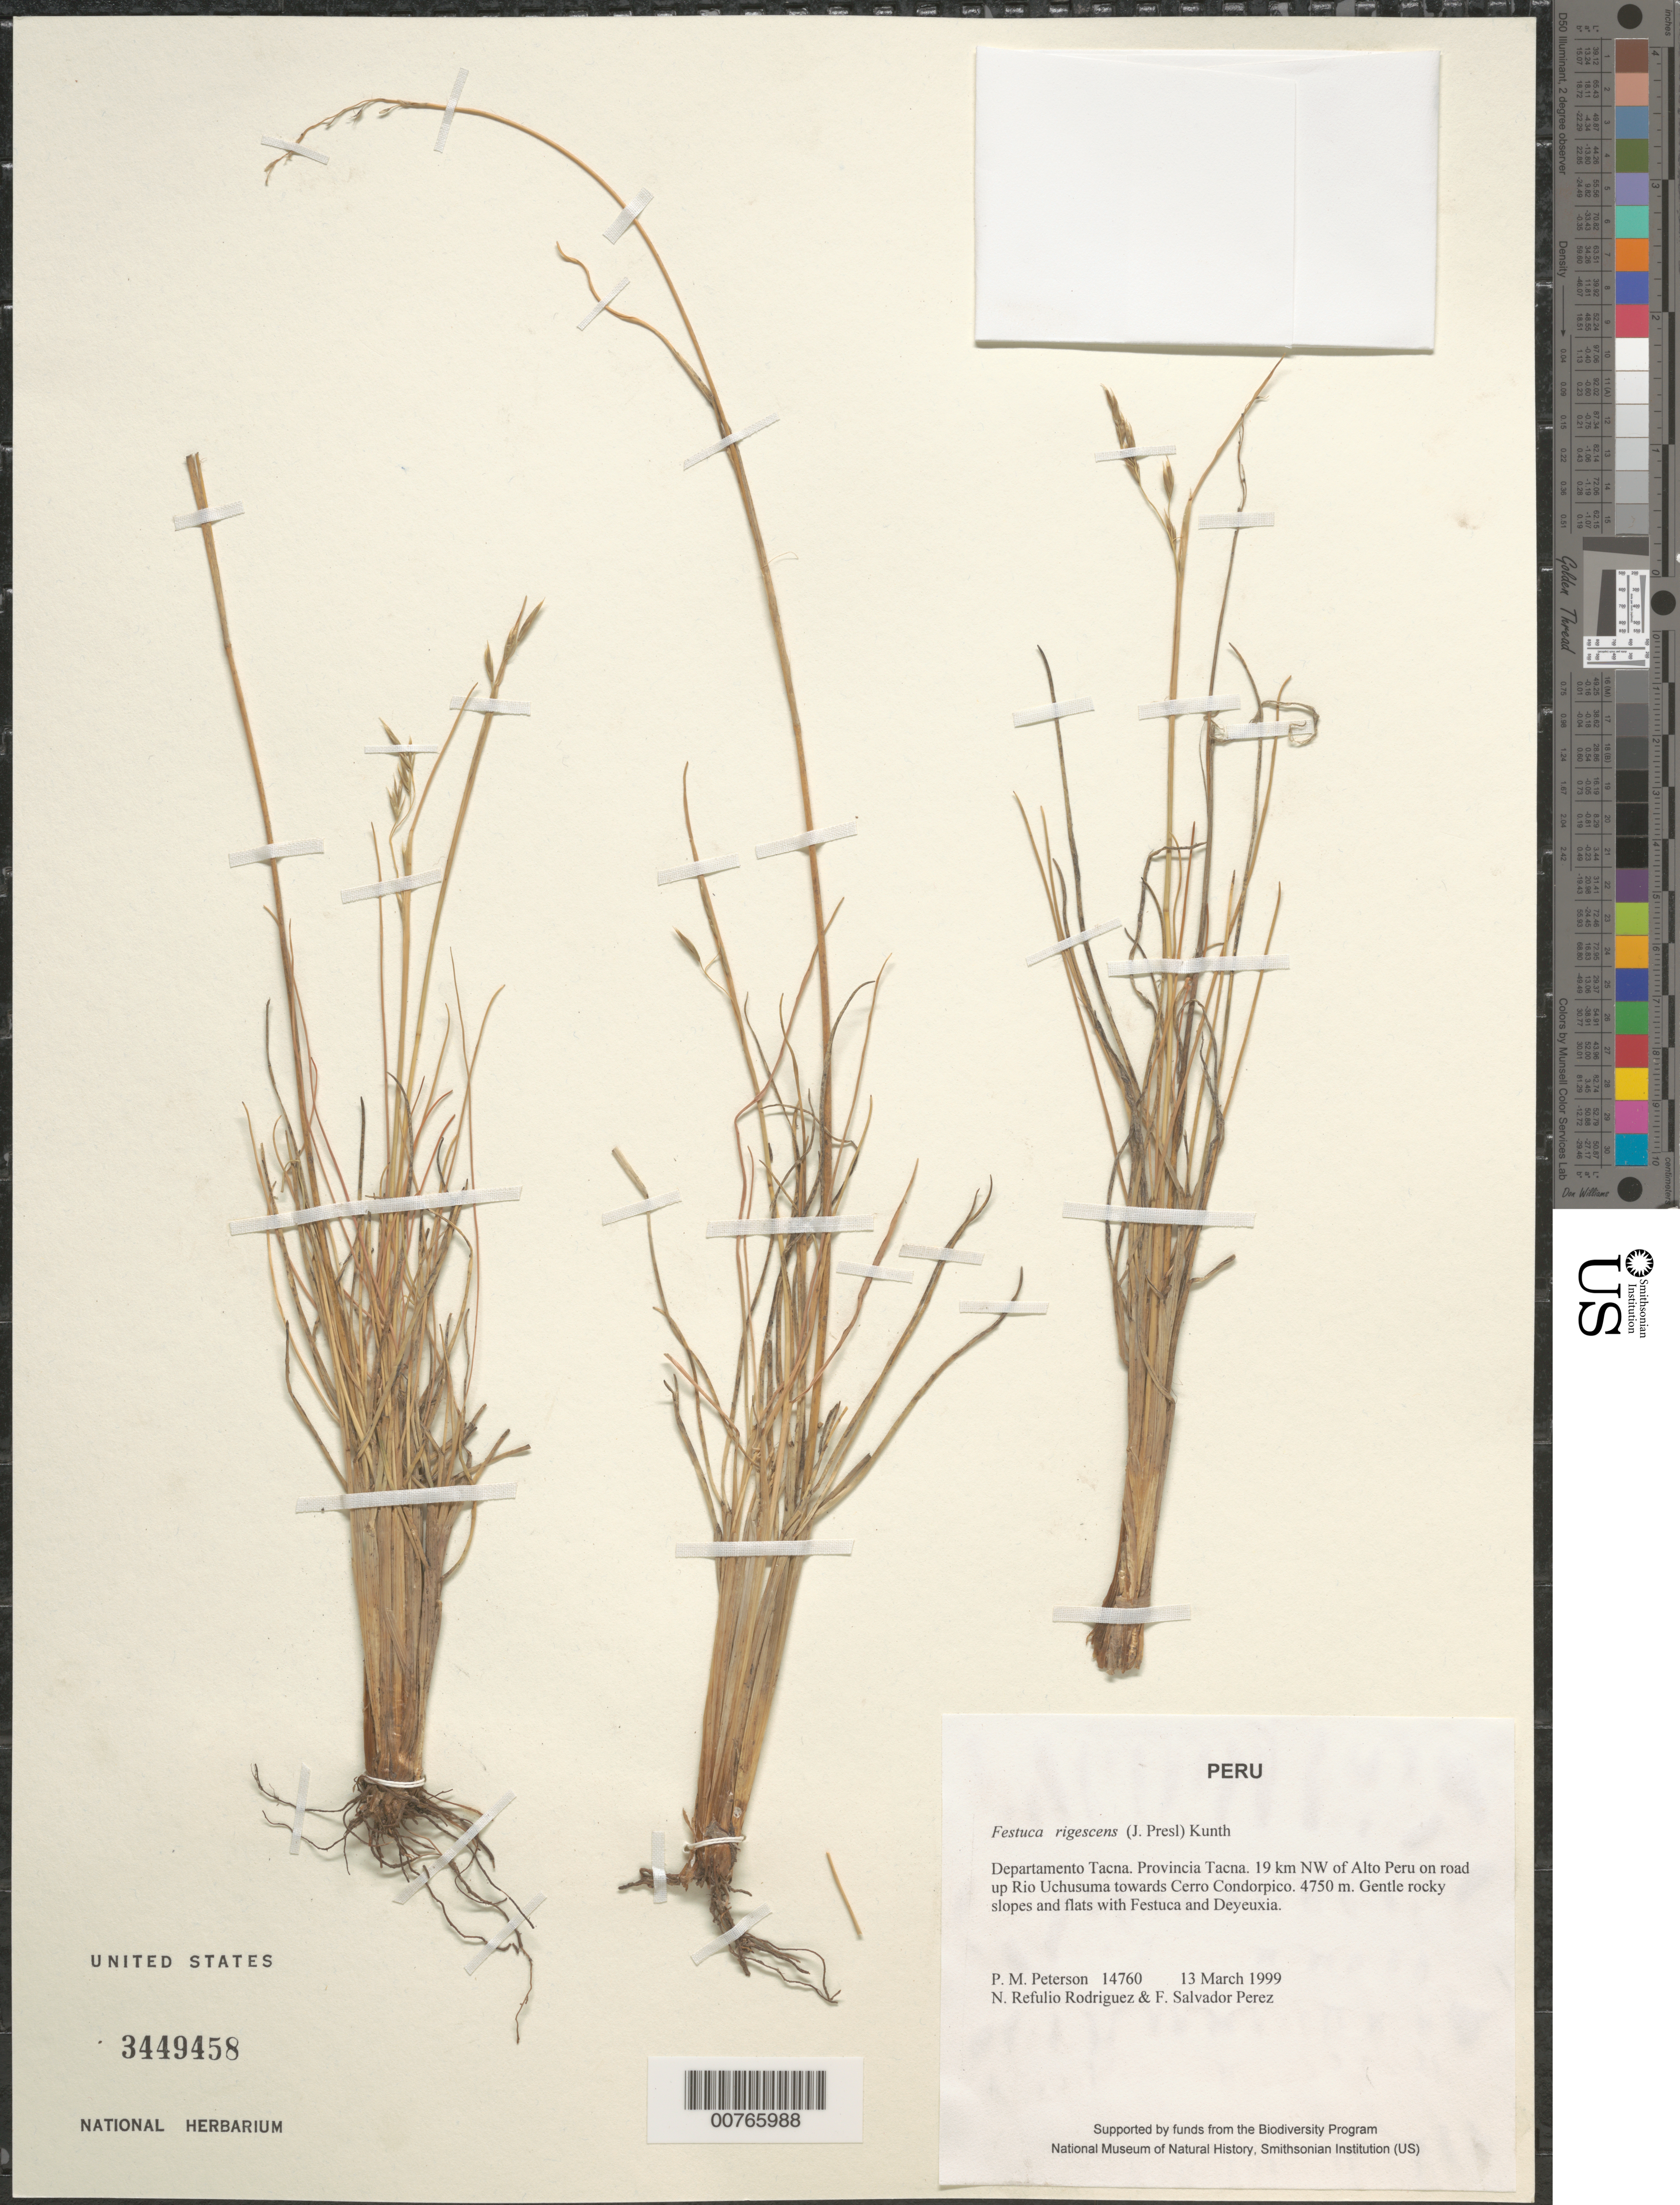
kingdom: Plantae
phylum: Tracheophyta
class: Liliopsida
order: Poales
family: Poaceae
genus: Festuca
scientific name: Festuca rigescens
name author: (J. Presl) Kunth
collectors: P. M. Peterson, N. Refulio-Rodríguez & F. Salvador Perez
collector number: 14760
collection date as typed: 13 Mar 1999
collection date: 1999-03-13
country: Peru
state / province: Tacna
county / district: Tacna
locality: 19 km NW of Alto Peru on road up Rio Uchusuma towards Cerro Condorpico.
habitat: Gentle rocky slopes and flats with Festuca and Deyeuxia.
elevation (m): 4750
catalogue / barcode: US 3449458